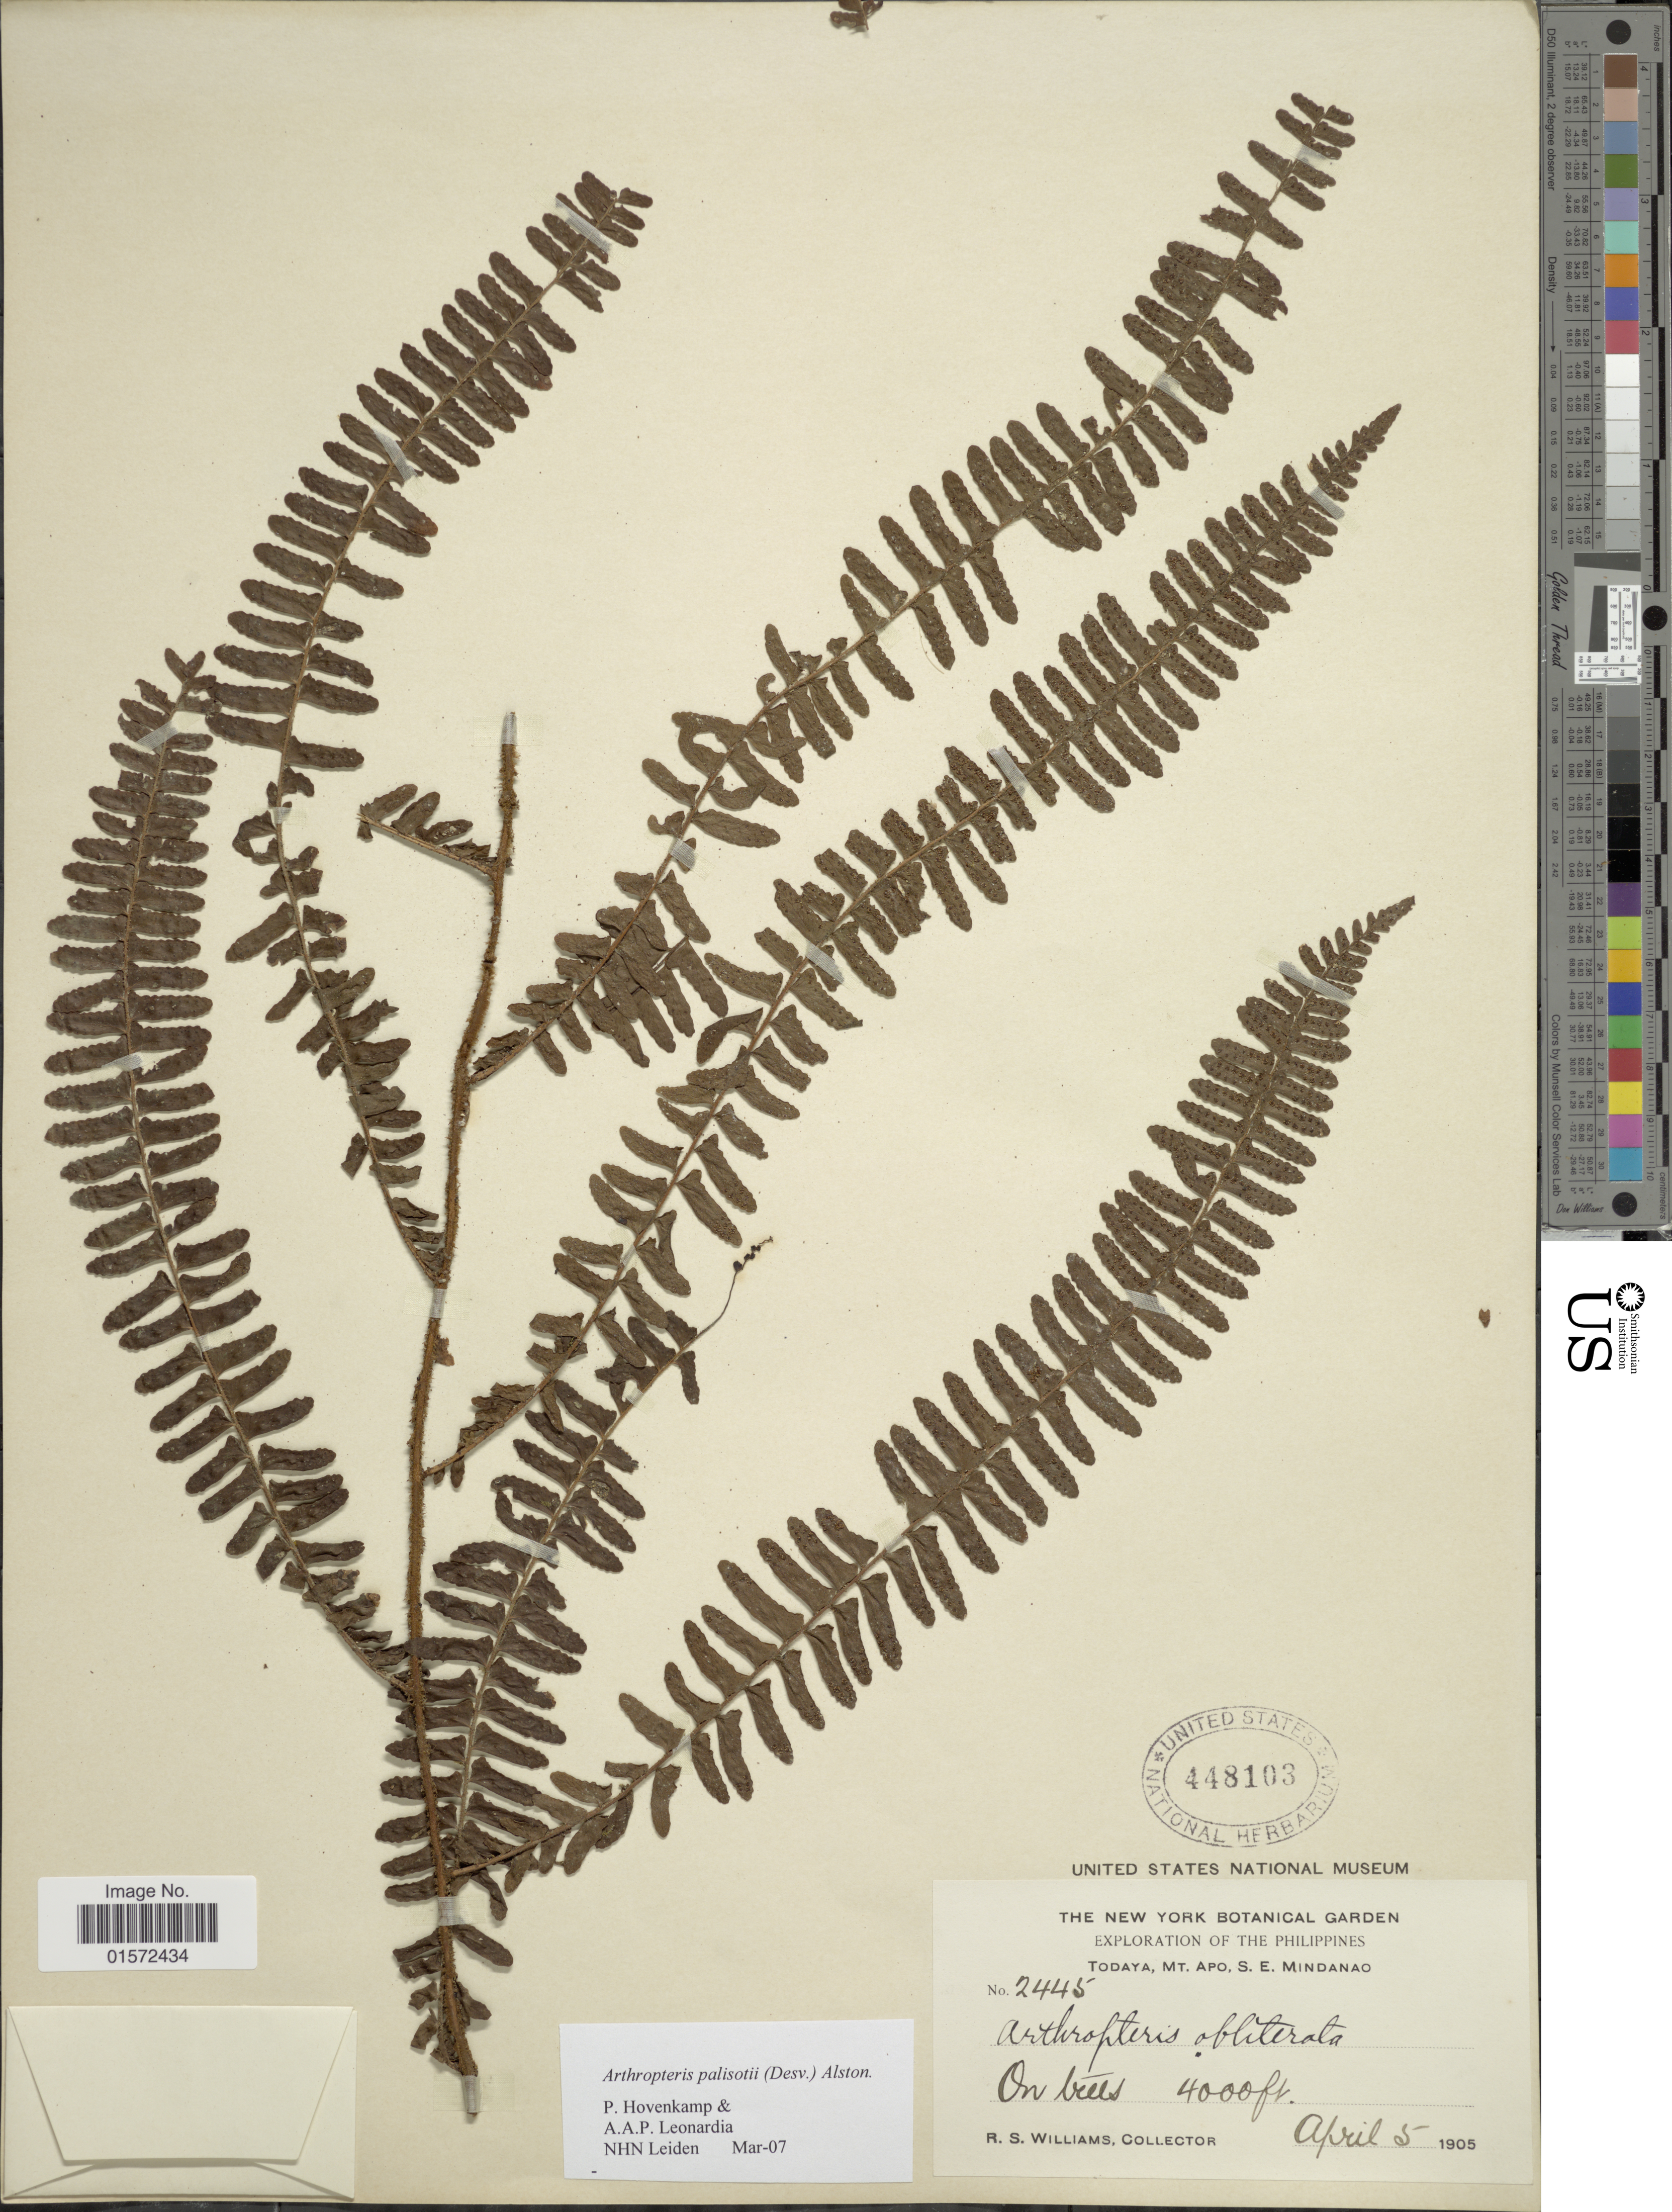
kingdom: Plantae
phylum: Tracheophyta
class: Polypodiopsida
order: Polypodiales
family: Tectariaceae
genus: Arthropteris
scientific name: Arthropteris palisotii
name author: (Desv.) Alston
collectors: R. S. Williams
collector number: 2445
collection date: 1905-04-05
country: Philippines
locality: Todaya, Mt. Apo, S.E.Mindanao on trees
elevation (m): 1219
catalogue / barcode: US 448103